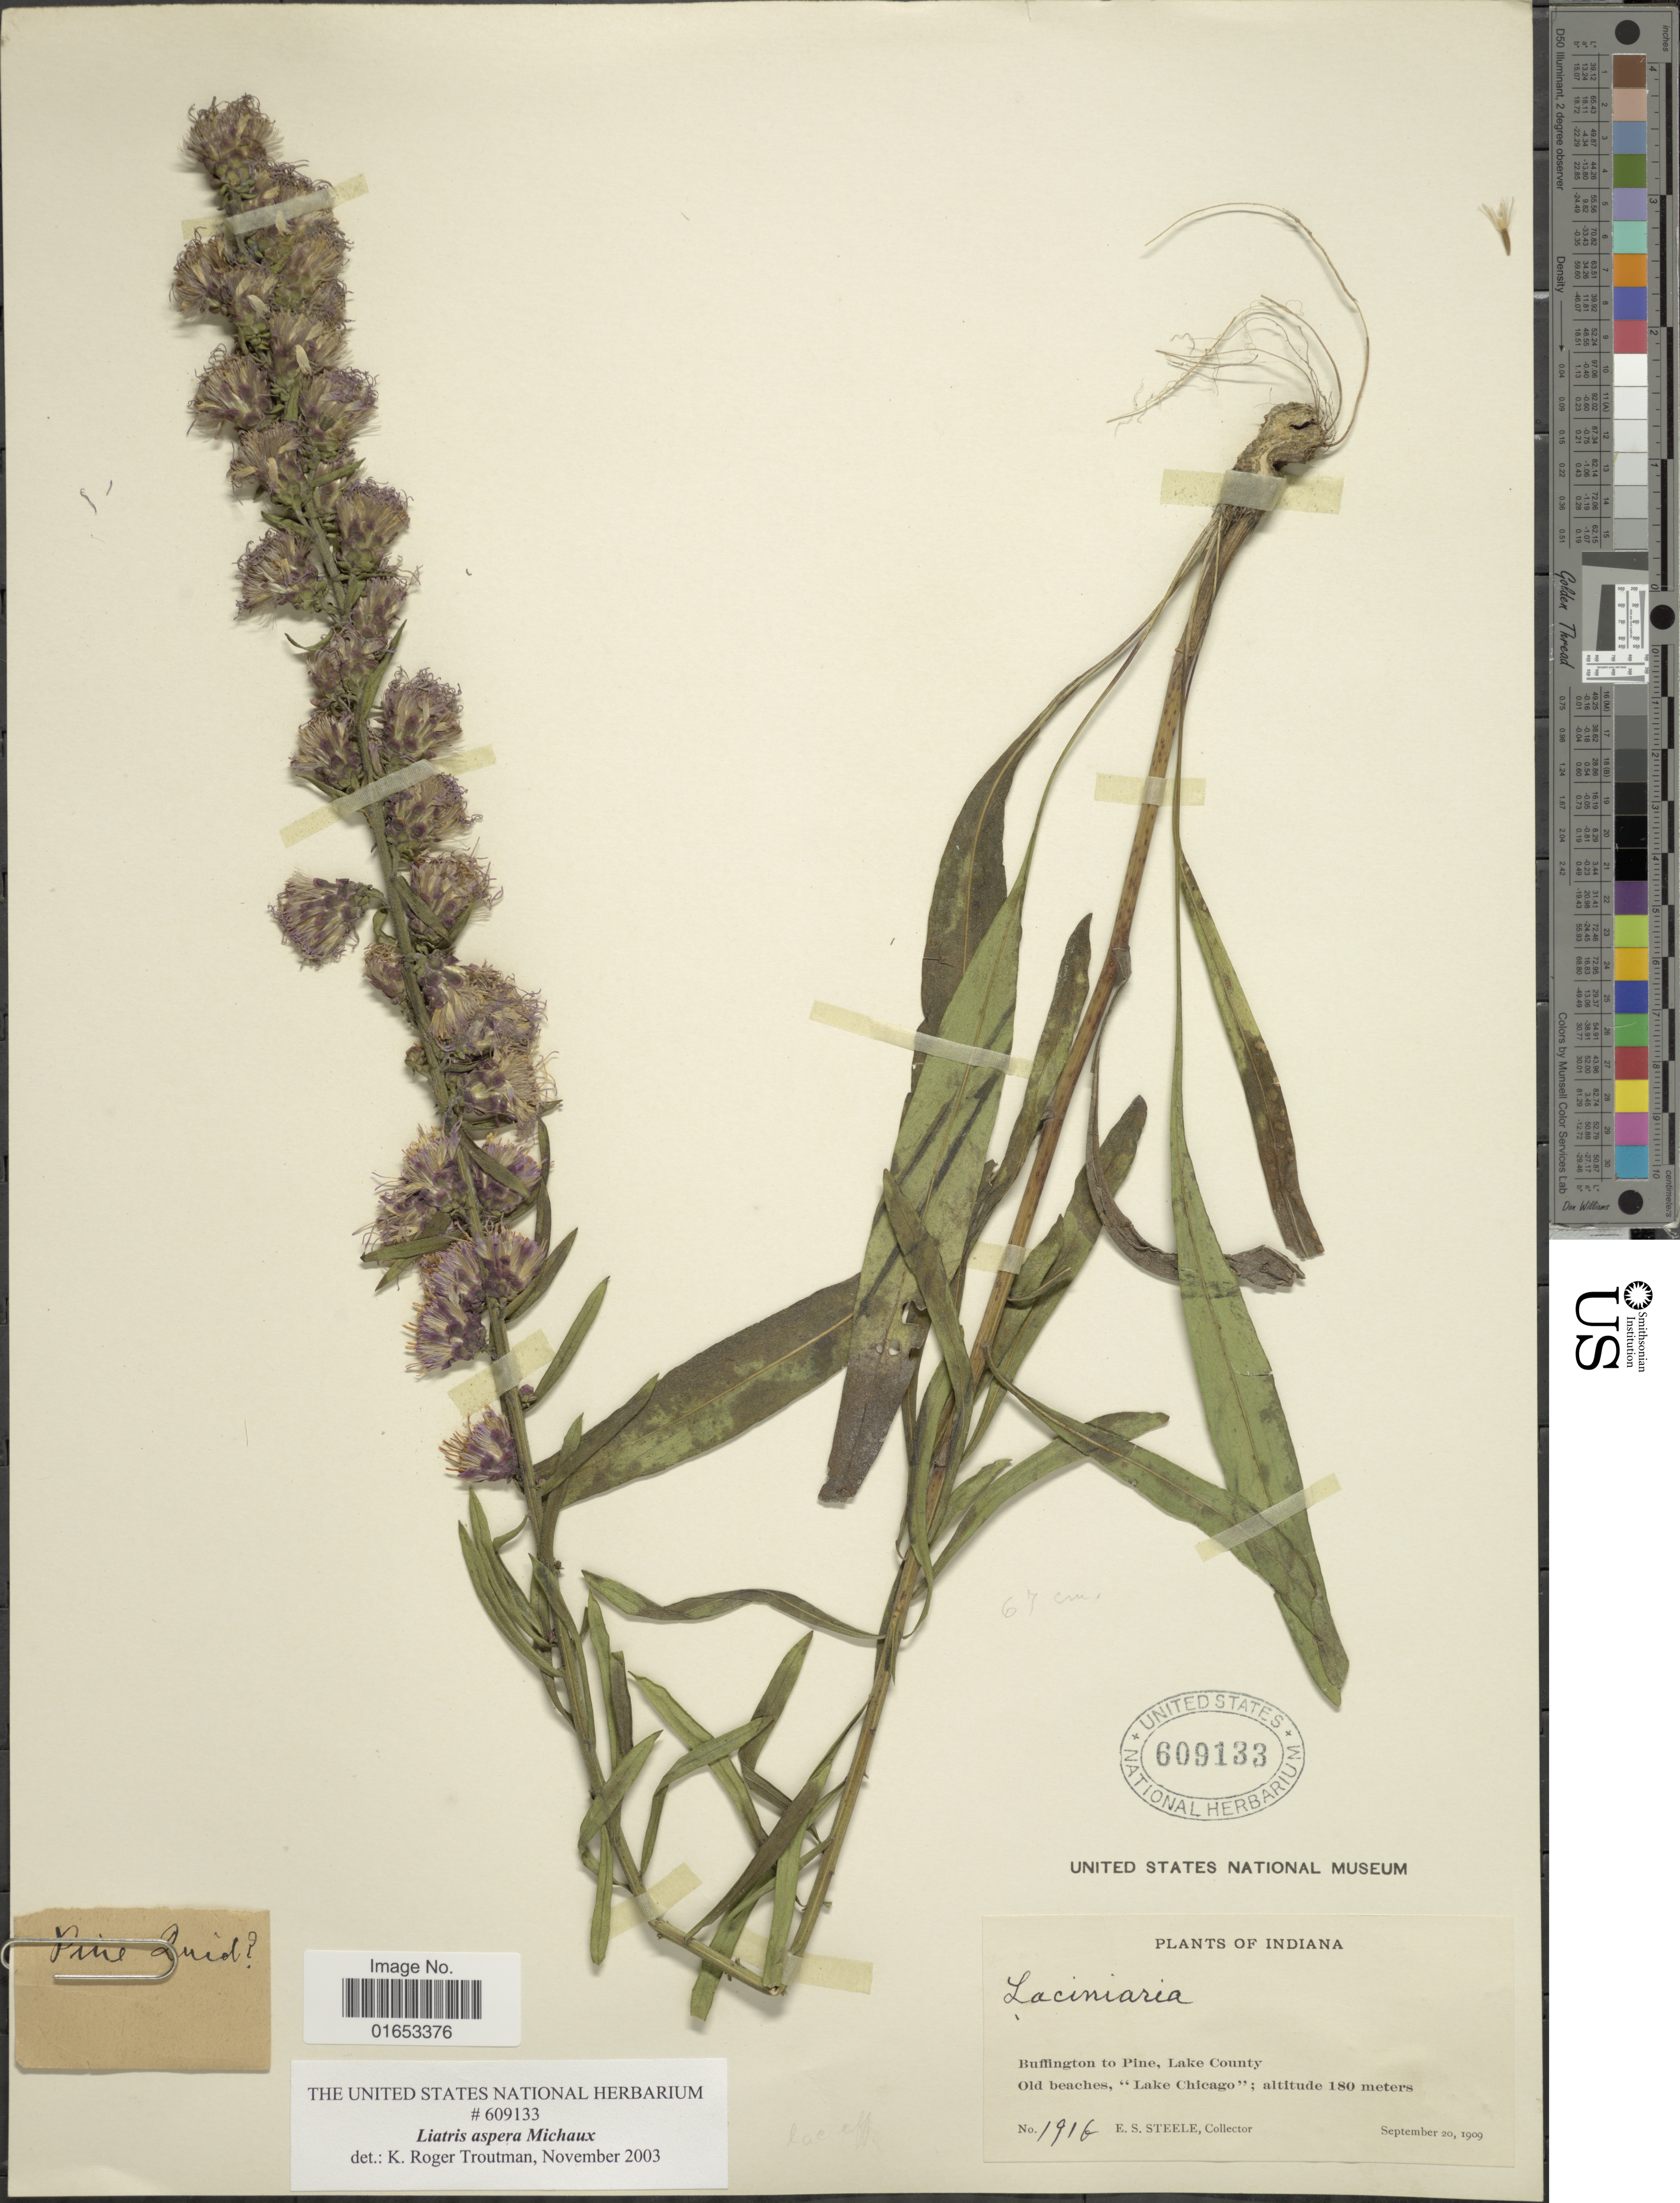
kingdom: Plantae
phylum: Tracheophyta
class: Magnoliopsida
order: Asterales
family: Asteraceae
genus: Liatris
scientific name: Liatris aspera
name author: Michx.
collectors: E. Steele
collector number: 191b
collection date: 1909-09-20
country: United States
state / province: Indiana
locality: Buffington to Pine, Lake County, Old beaches, "Lake Chicago"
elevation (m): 180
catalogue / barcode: US 609133